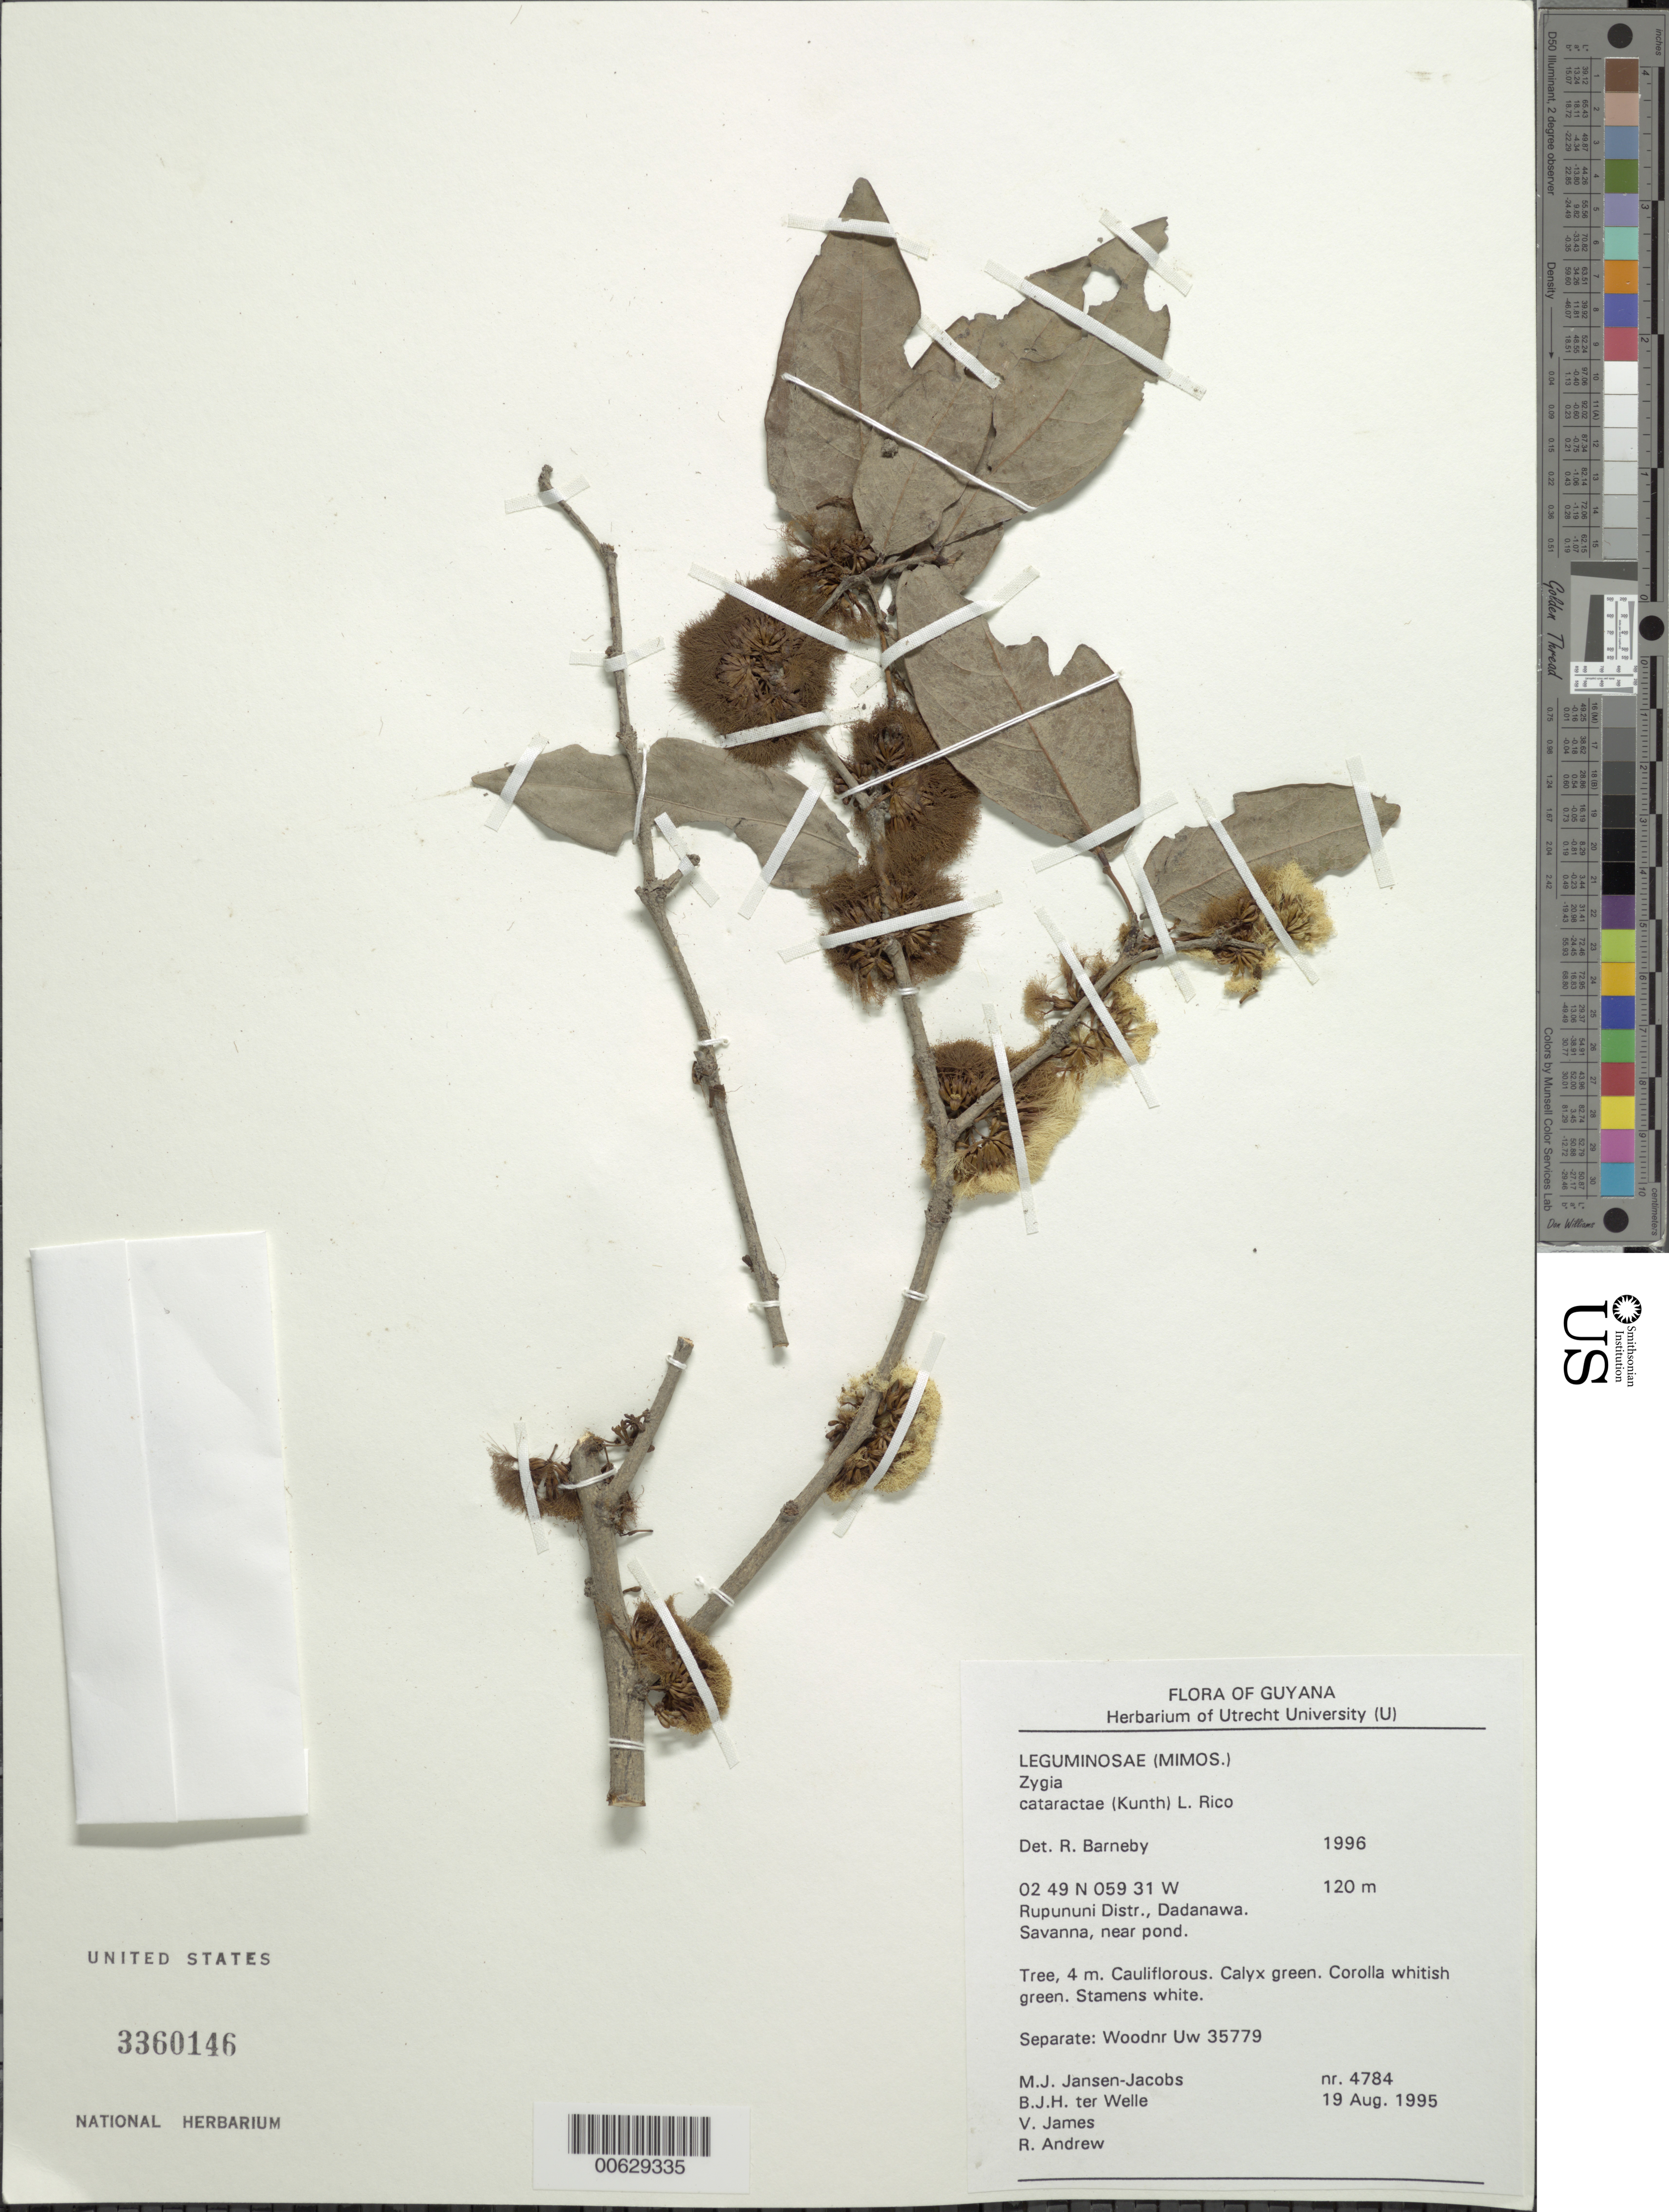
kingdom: Plantae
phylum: Tracheophyta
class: Magnoliopsida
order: Fabales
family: Fabaceae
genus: Zygia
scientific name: Zygia cataractae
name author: (Kunth) L. Rico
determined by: Barneby, Rupert C., (NY)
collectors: M. J. Jansen-Jacobs, B. Welle, V. James & R. Andrew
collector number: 4784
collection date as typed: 19-Aug-95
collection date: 1995-08-19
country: Guyana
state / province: U. Takutu-U. Essequibo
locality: Dadanawa, Rupununi River, Rupununi District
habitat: Savanna, near pond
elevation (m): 120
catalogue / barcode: US 3360146